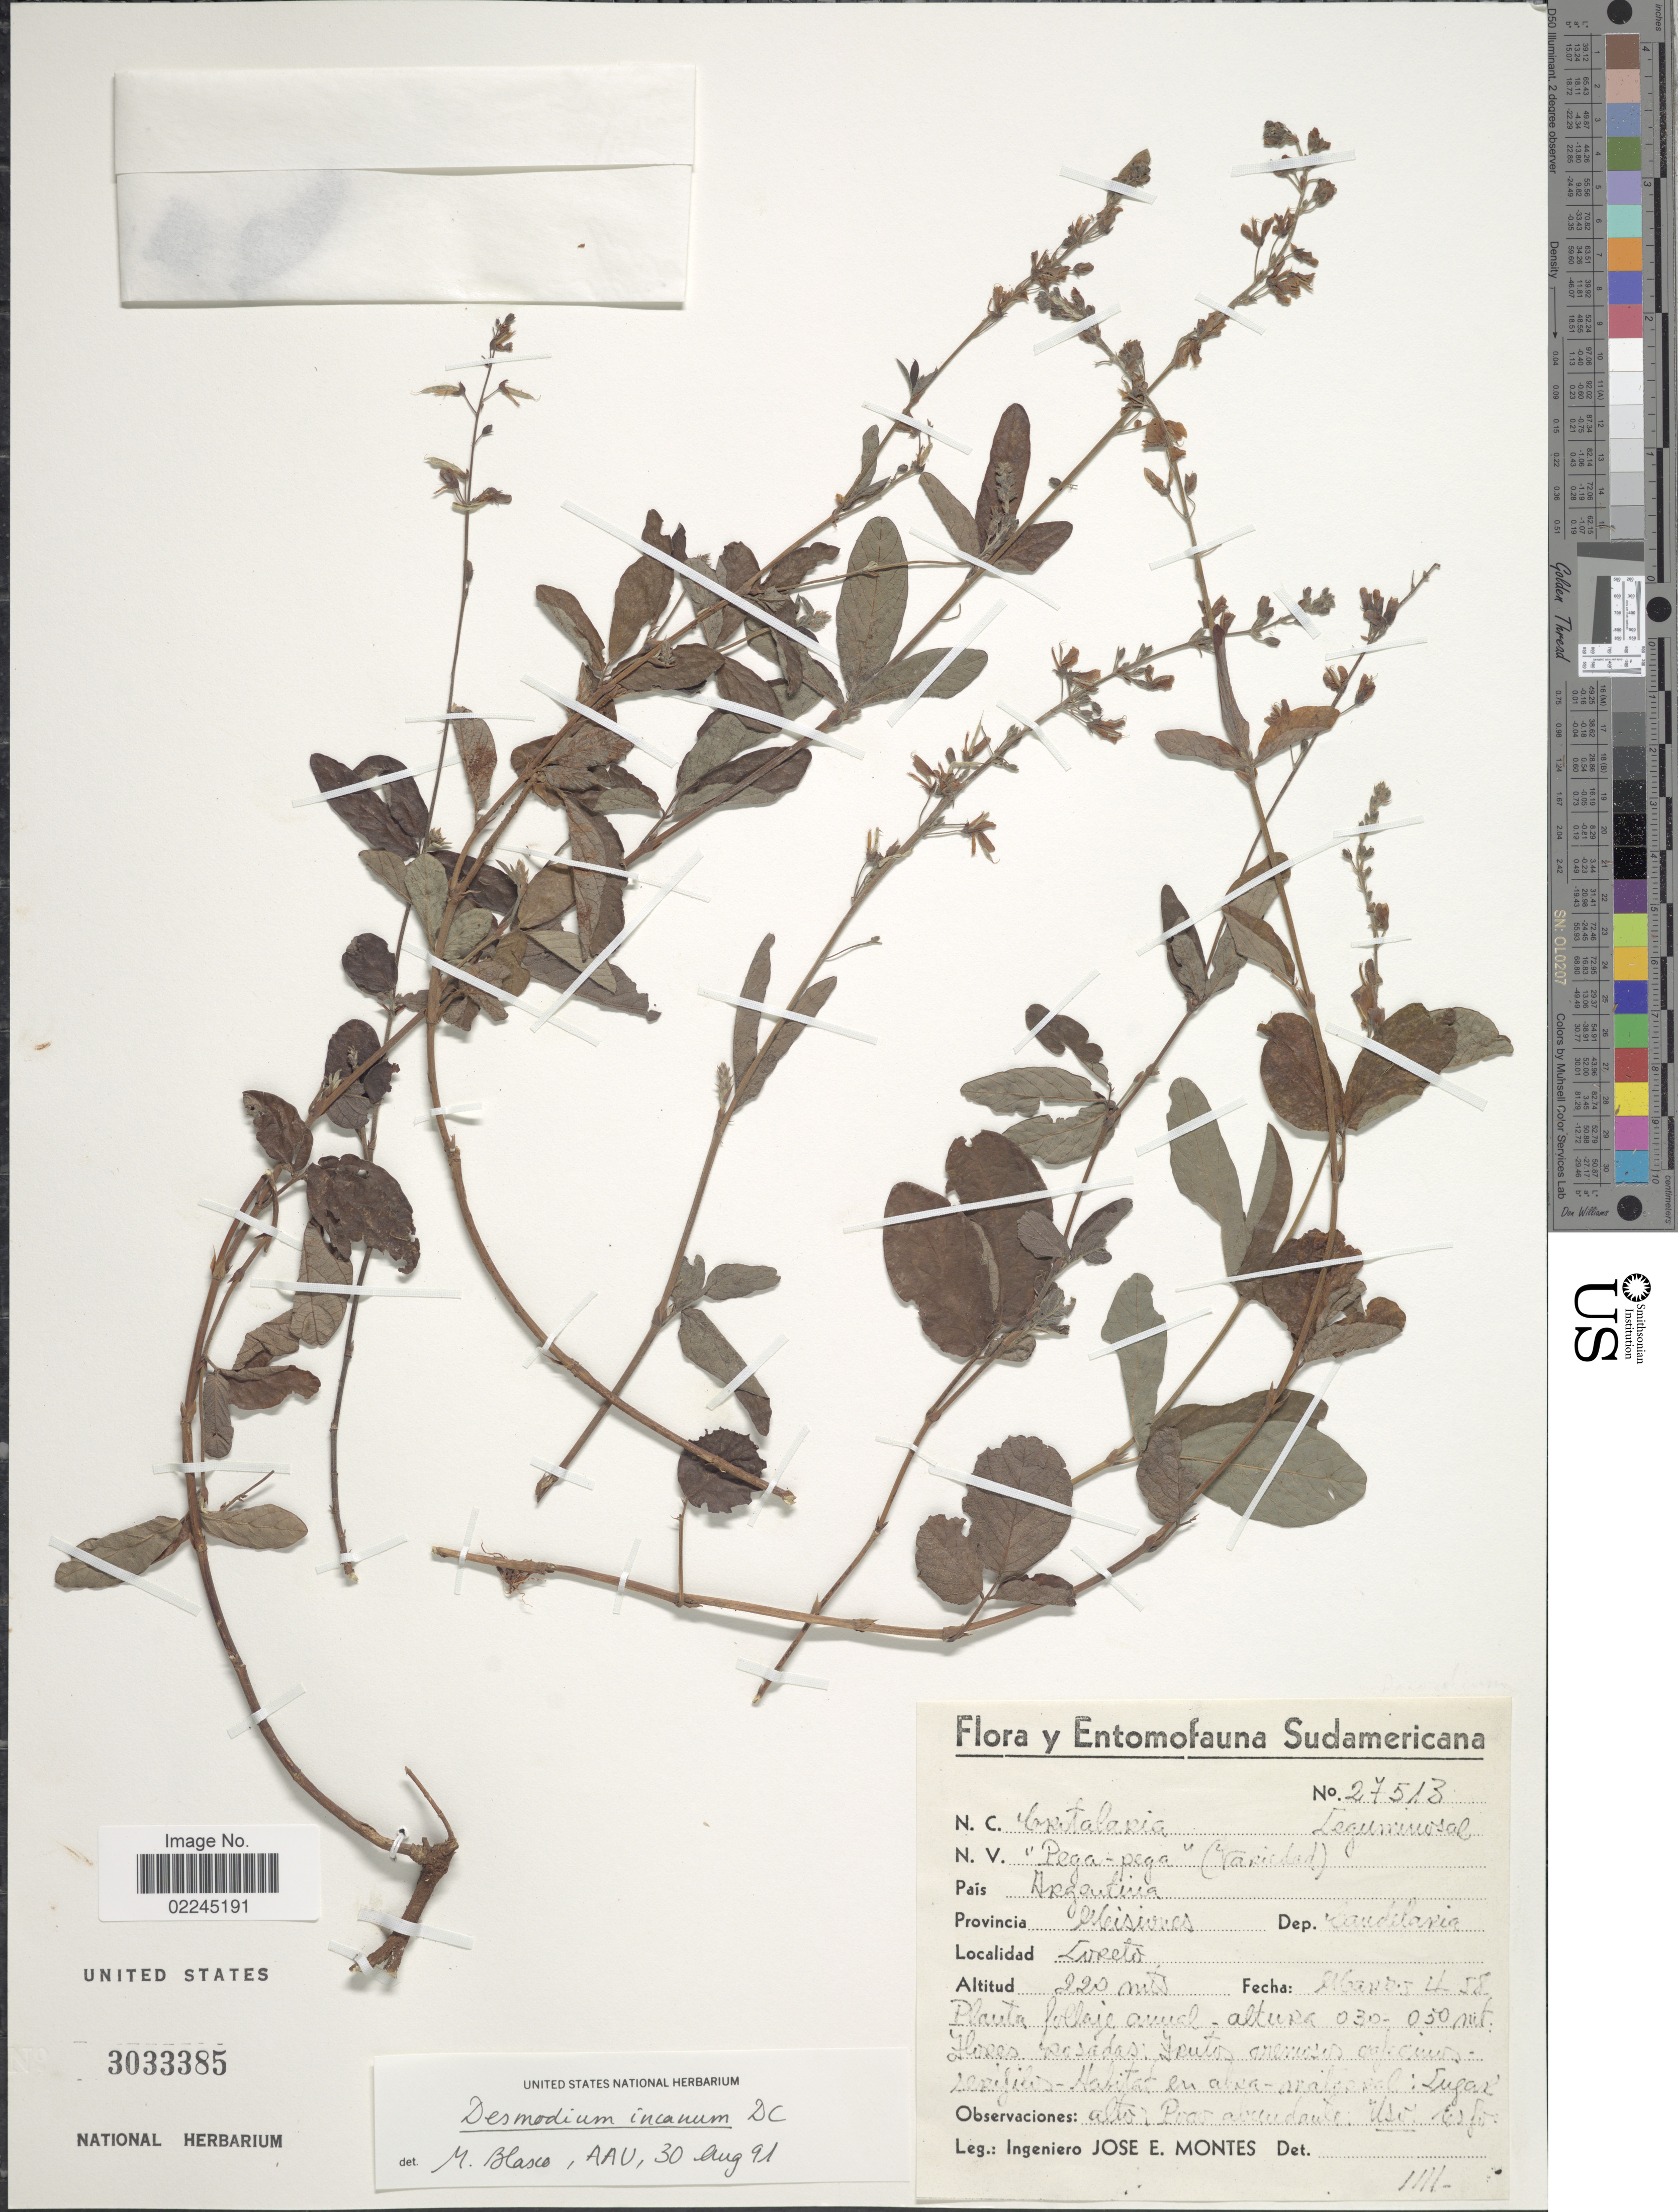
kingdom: Plantae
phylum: Tracheophyta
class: Magnoliopsida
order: Fabales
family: Fabaceae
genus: Desmodium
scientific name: Desmodium incanum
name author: (Sw.) DC.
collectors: J. E. Montes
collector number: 27513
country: Argentina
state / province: Misiones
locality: Entomofauna Sudamericana. Provincia Misiones. Dep. Candilaria. Loreto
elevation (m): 220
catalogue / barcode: US 3033385